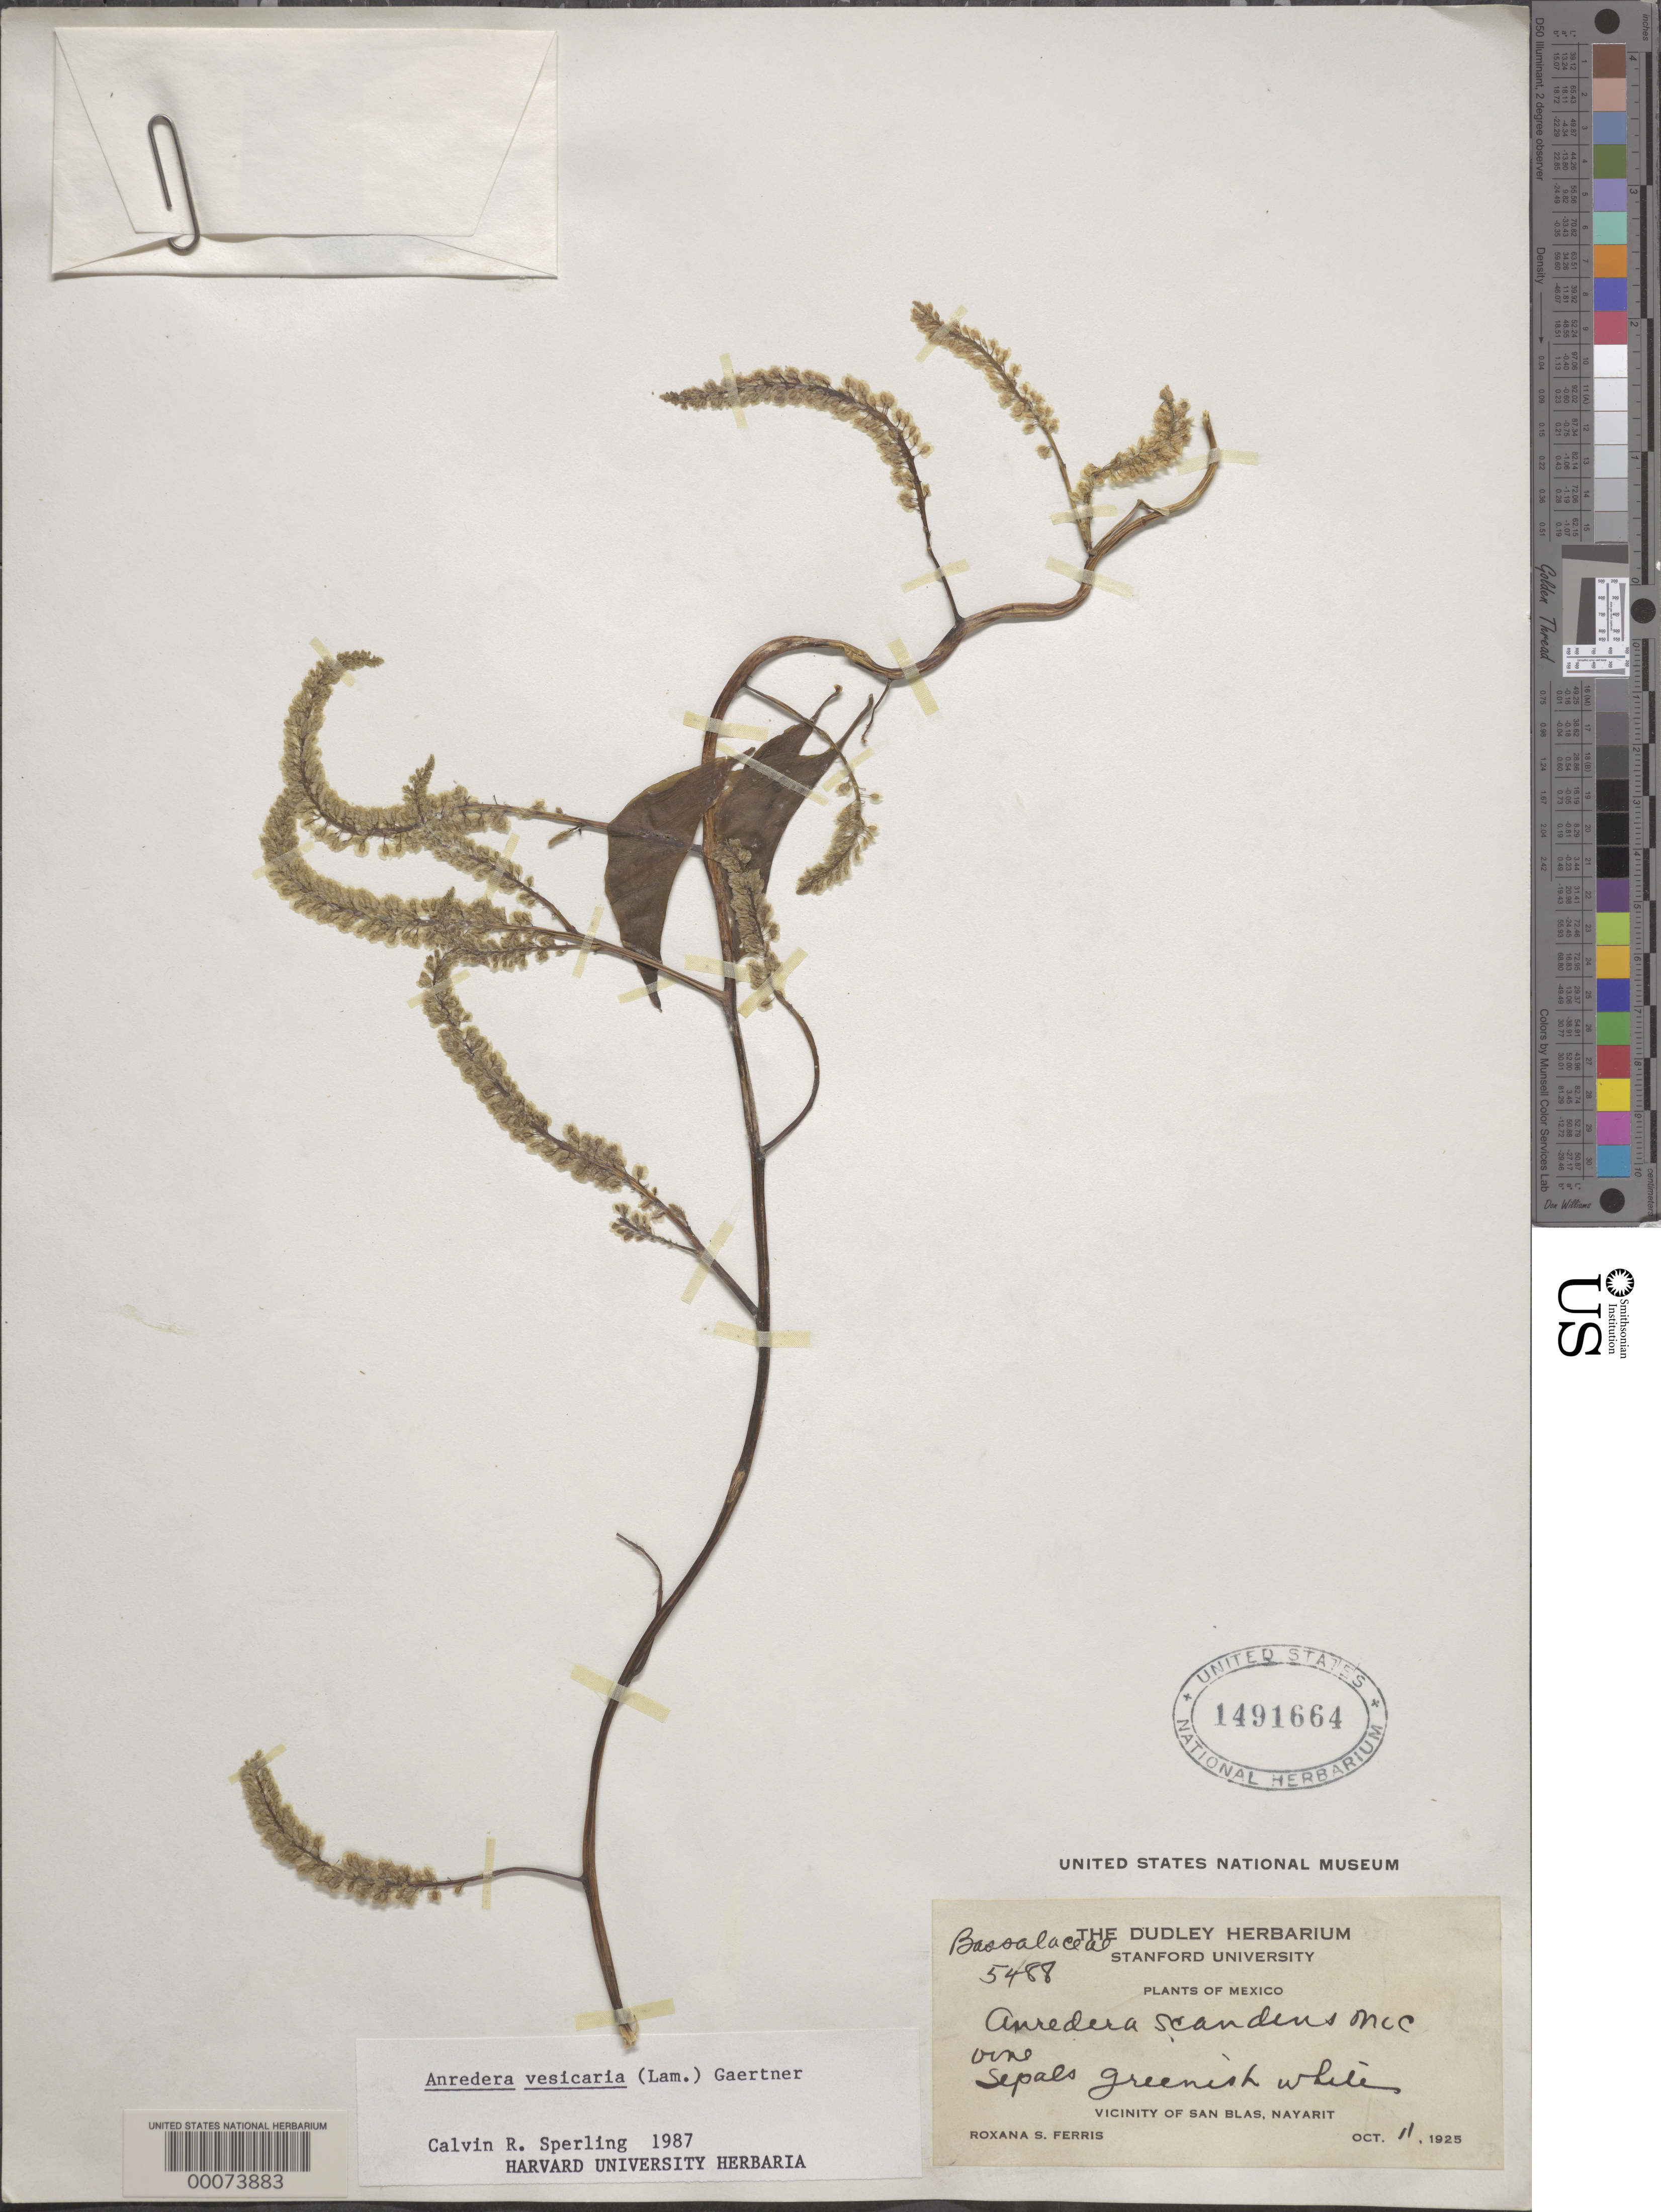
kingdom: Plantae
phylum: Tracheophyta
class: Magnoliopsida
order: Caryophyllales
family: Basellaceae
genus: Anredera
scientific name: Anredera vesicaria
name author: (Lam.) C.F. Gaertn.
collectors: R. S. Ferris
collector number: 5488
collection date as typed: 11 Oct 1925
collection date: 1925-10-11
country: Mexico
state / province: Nayarit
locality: Vicinity of San Blas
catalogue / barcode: US 1491664